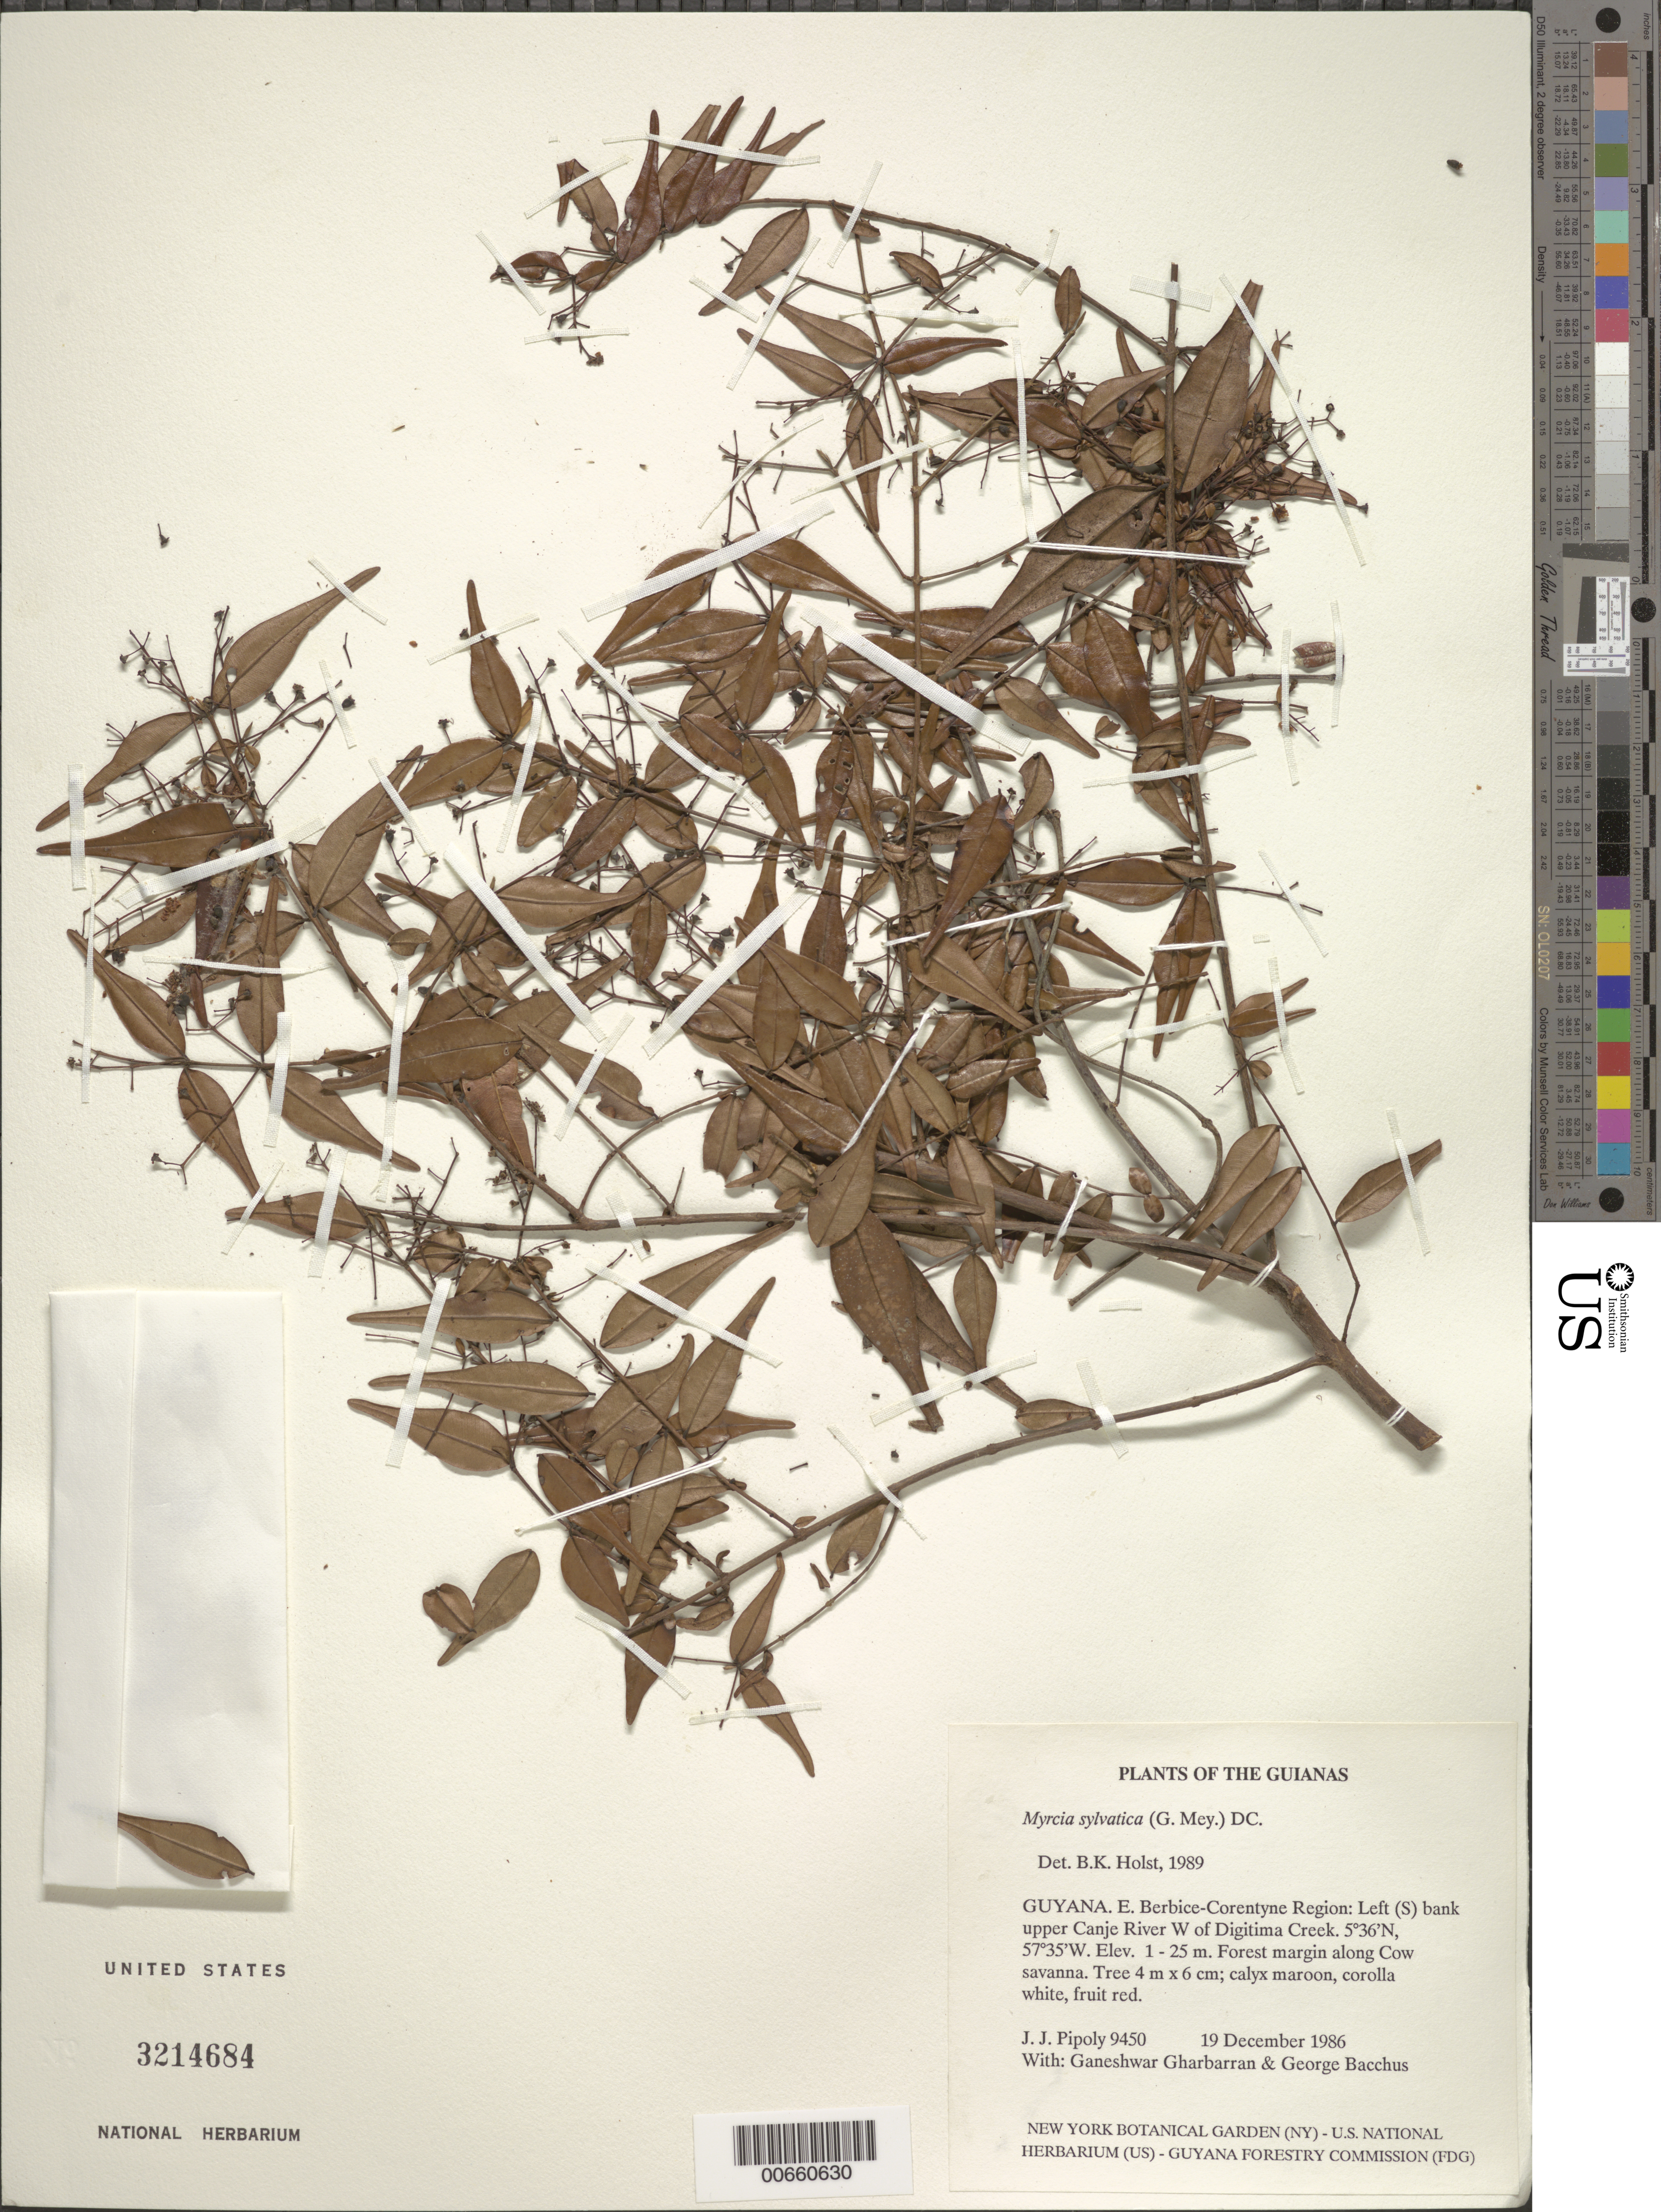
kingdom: Plantae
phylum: Tracheophyta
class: Magnoliopsida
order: Myrtales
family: Myrtaceae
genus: Myrcia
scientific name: Myrcia sylvatica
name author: (G. Mey.) DC.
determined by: Holst, Bruce K.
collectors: J. J. Pipoly, G. Gharbarran & G. Bacchus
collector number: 9450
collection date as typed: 19 December 1986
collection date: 1986-12-19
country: Guyana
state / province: E. Berbice-Corentyne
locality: Left (S) bank upper Canje River W of Digitima Creek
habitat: Forest margin along Cow savanna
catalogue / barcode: US 3214684